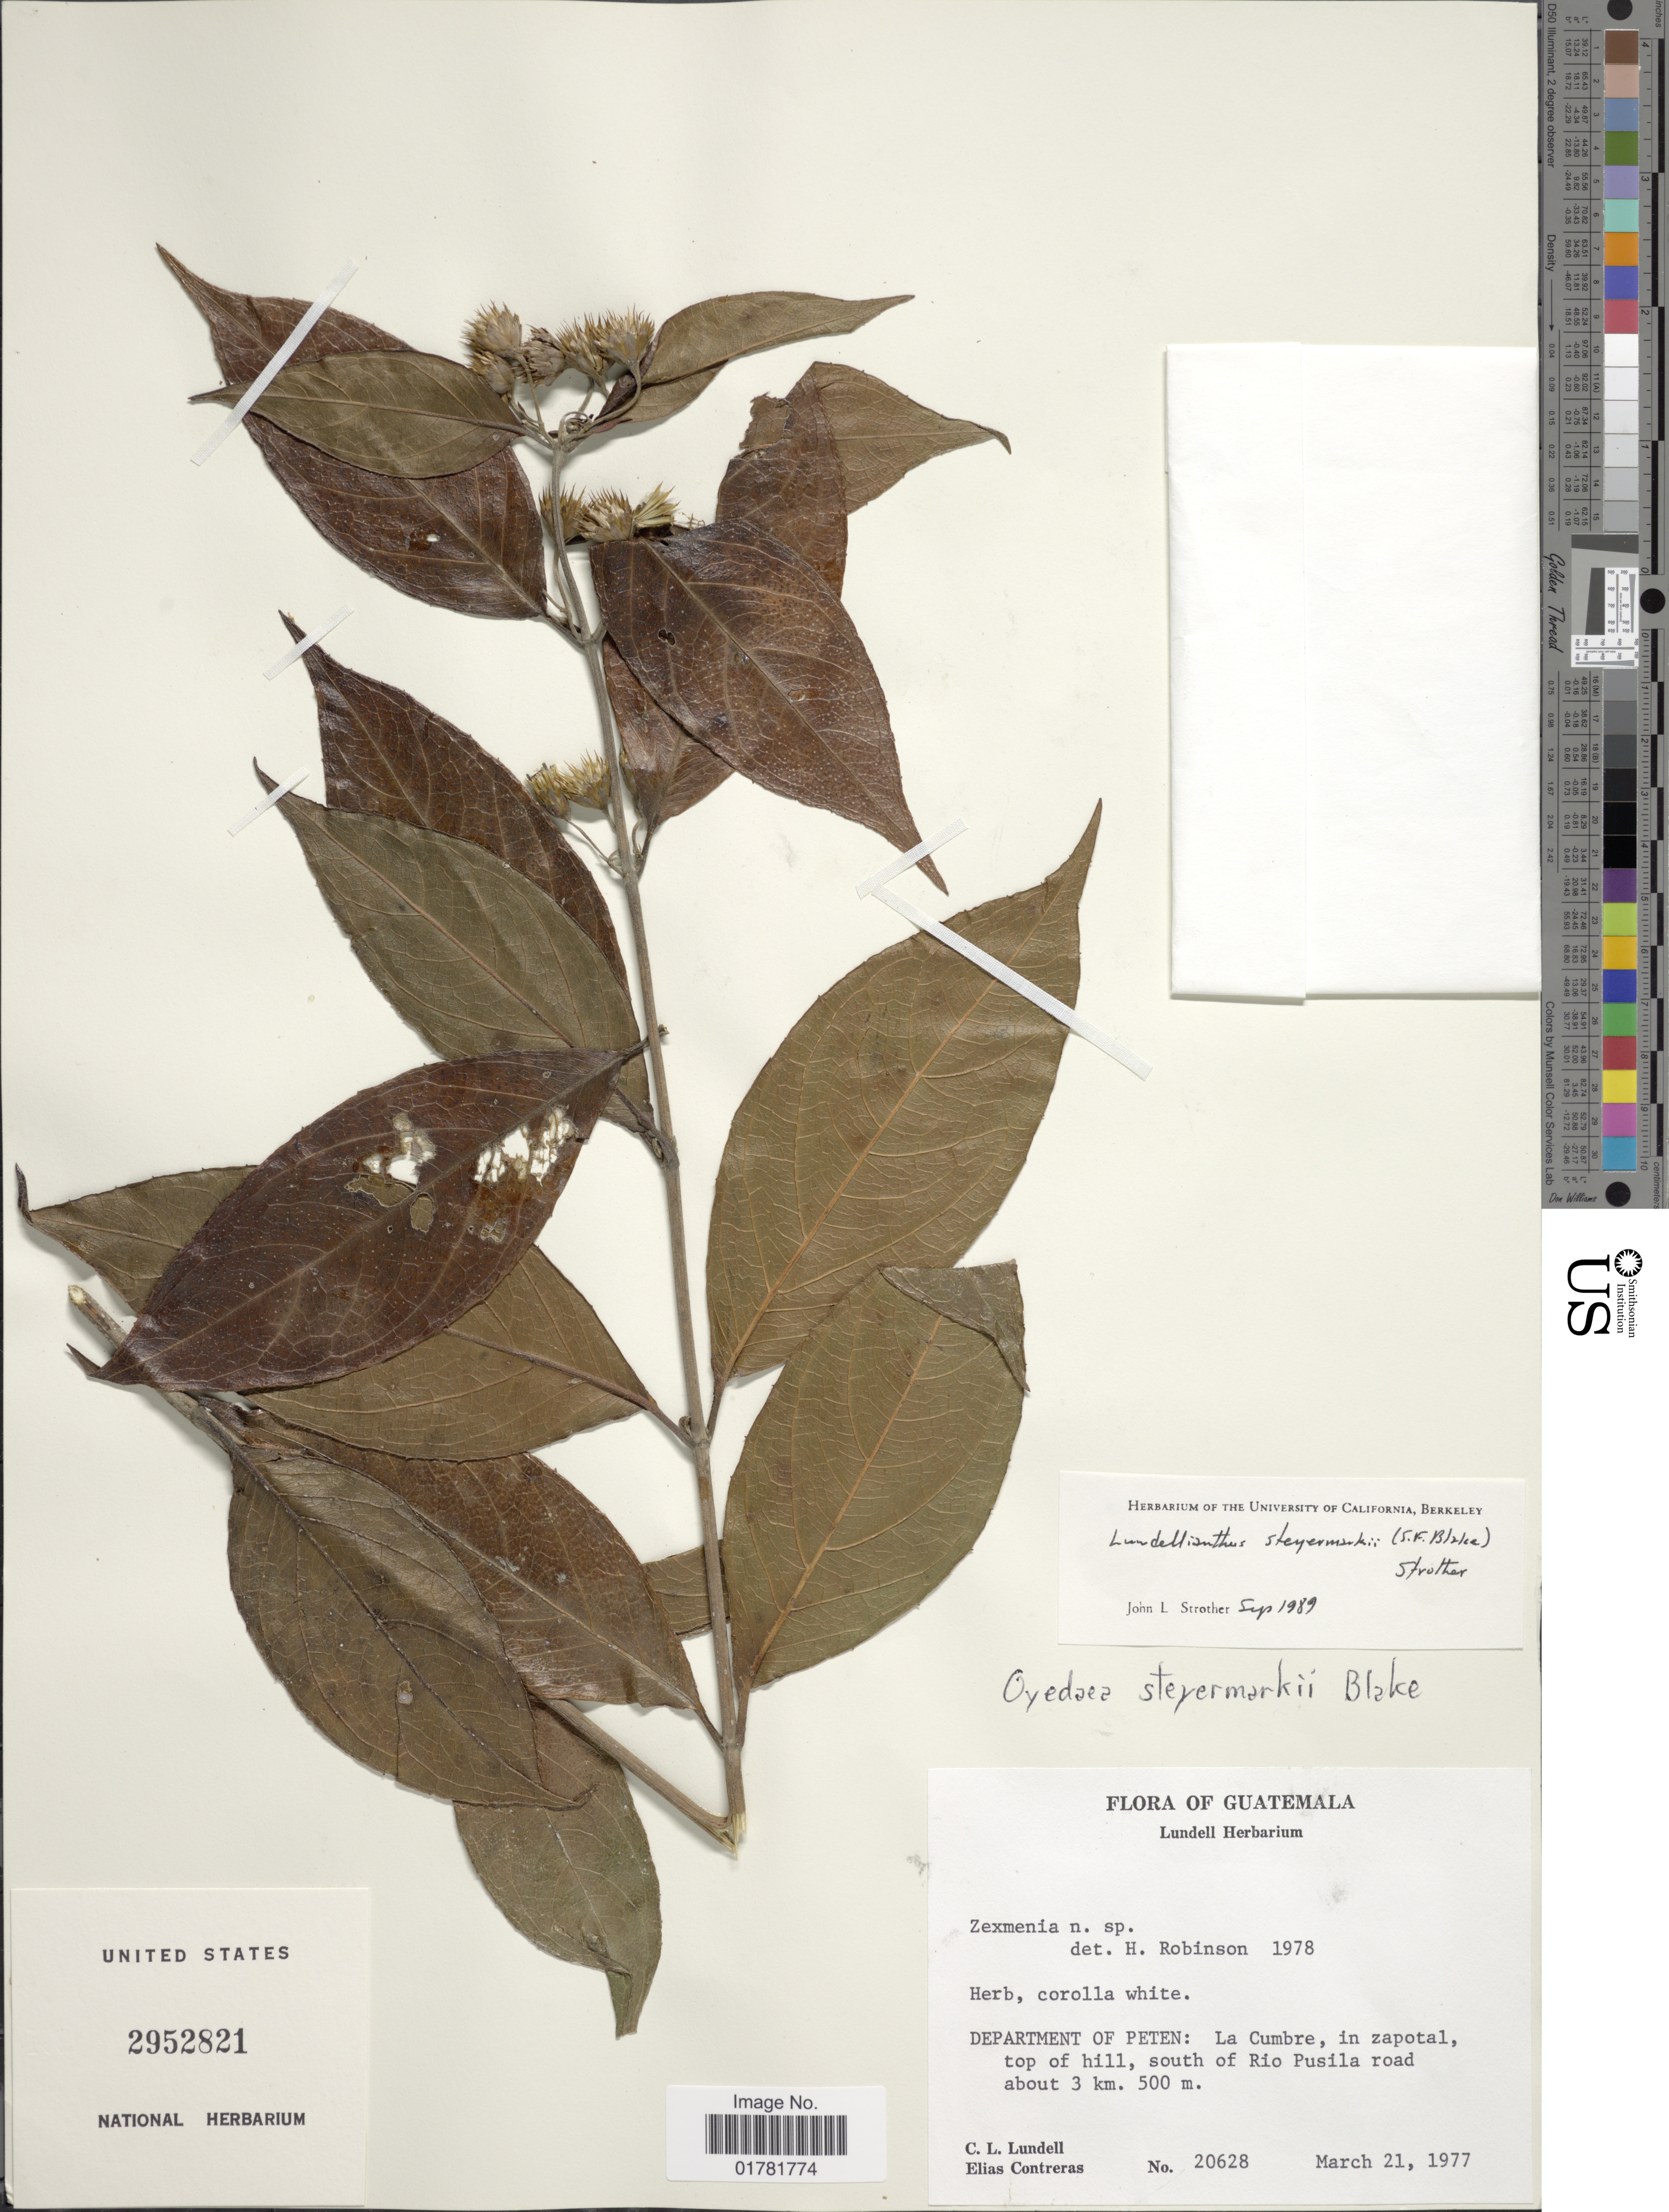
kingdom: Plantae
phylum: Tracheophyta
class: Magnoliopsida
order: Asterales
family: Asteraceae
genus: Lundellianthus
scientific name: Lundellianthus steyermarkii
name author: S.F. Blake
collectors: C. L. Lundell & E. Contreras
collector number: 20628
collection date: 1977-03-21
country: Guatemala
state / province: El Petén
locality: Department of Peten: La Cumbre, in zapotal, top of hill, south of Rio Pusila road about 3 km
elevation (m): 500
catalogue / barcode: US 2952821